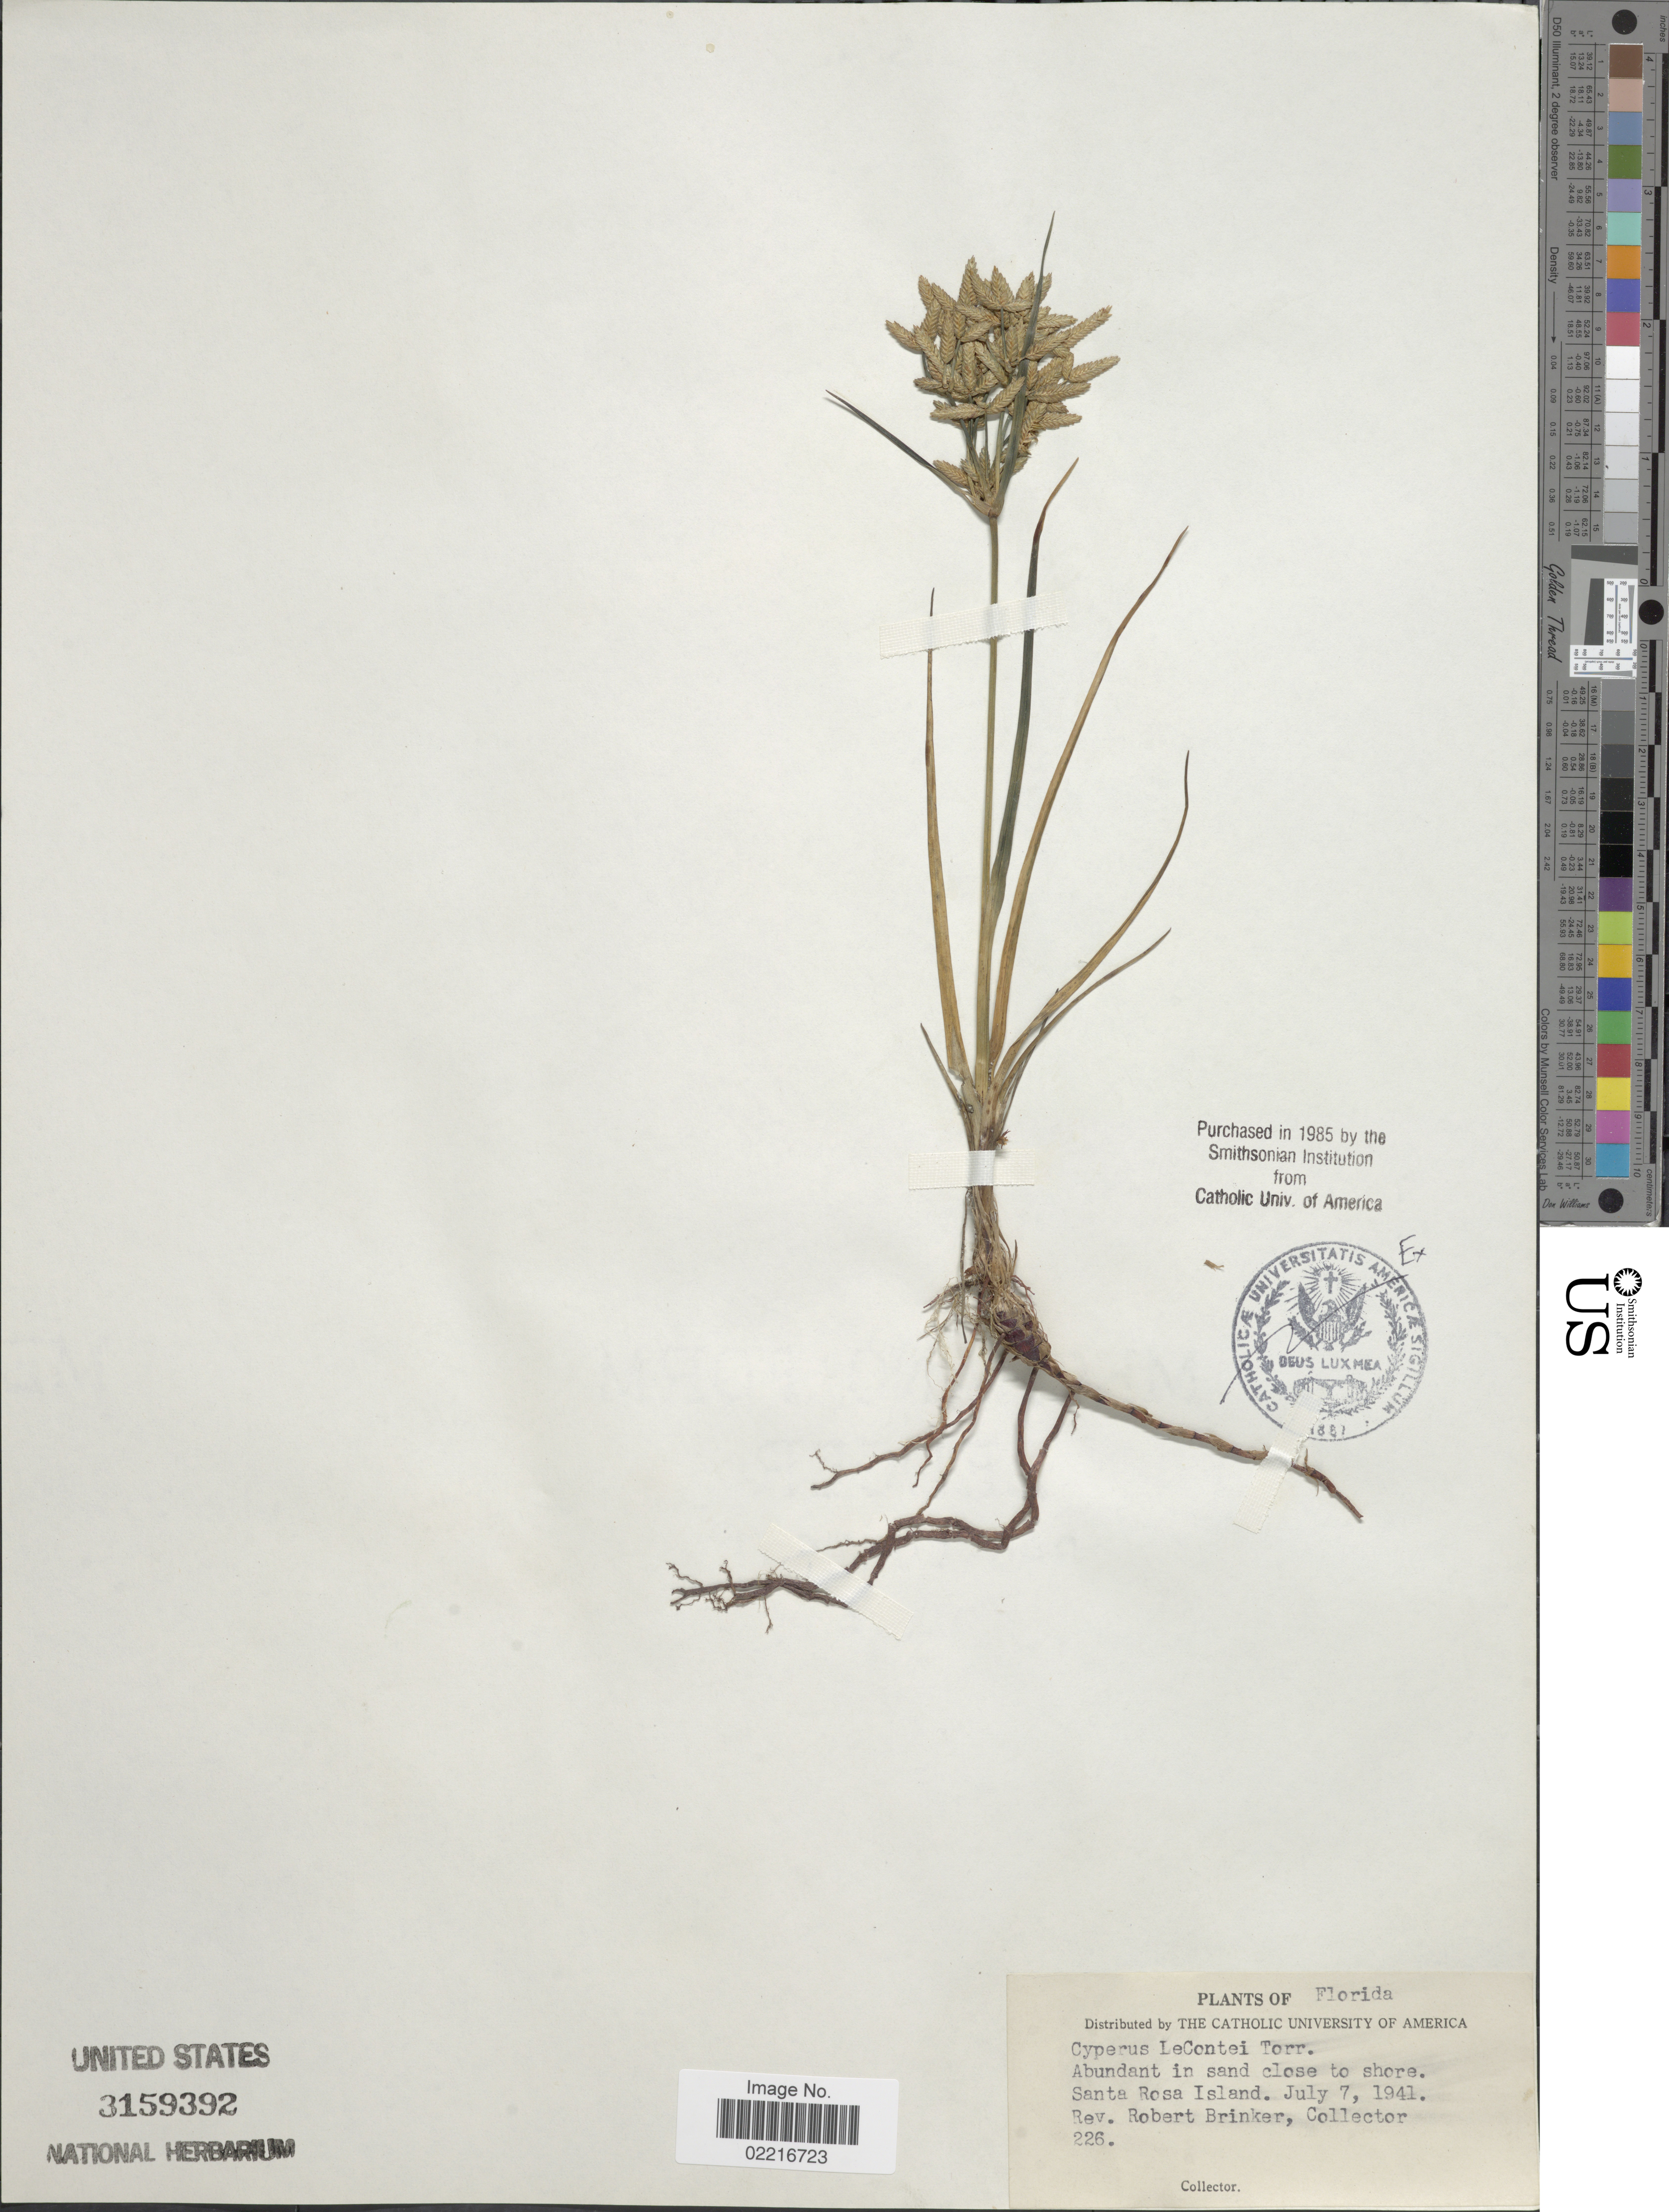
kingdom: Plantae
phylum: Tracheophyta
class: Liliopsida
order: Poales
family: Cyperaceae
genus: Cyperus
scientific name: Cyperus lecontei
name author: Torr. ex Steud.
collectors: R. Brinker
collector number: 226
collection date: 1941-07-07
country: United States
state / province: Florida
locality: Santa Rosa Island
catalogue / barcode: US 3159392